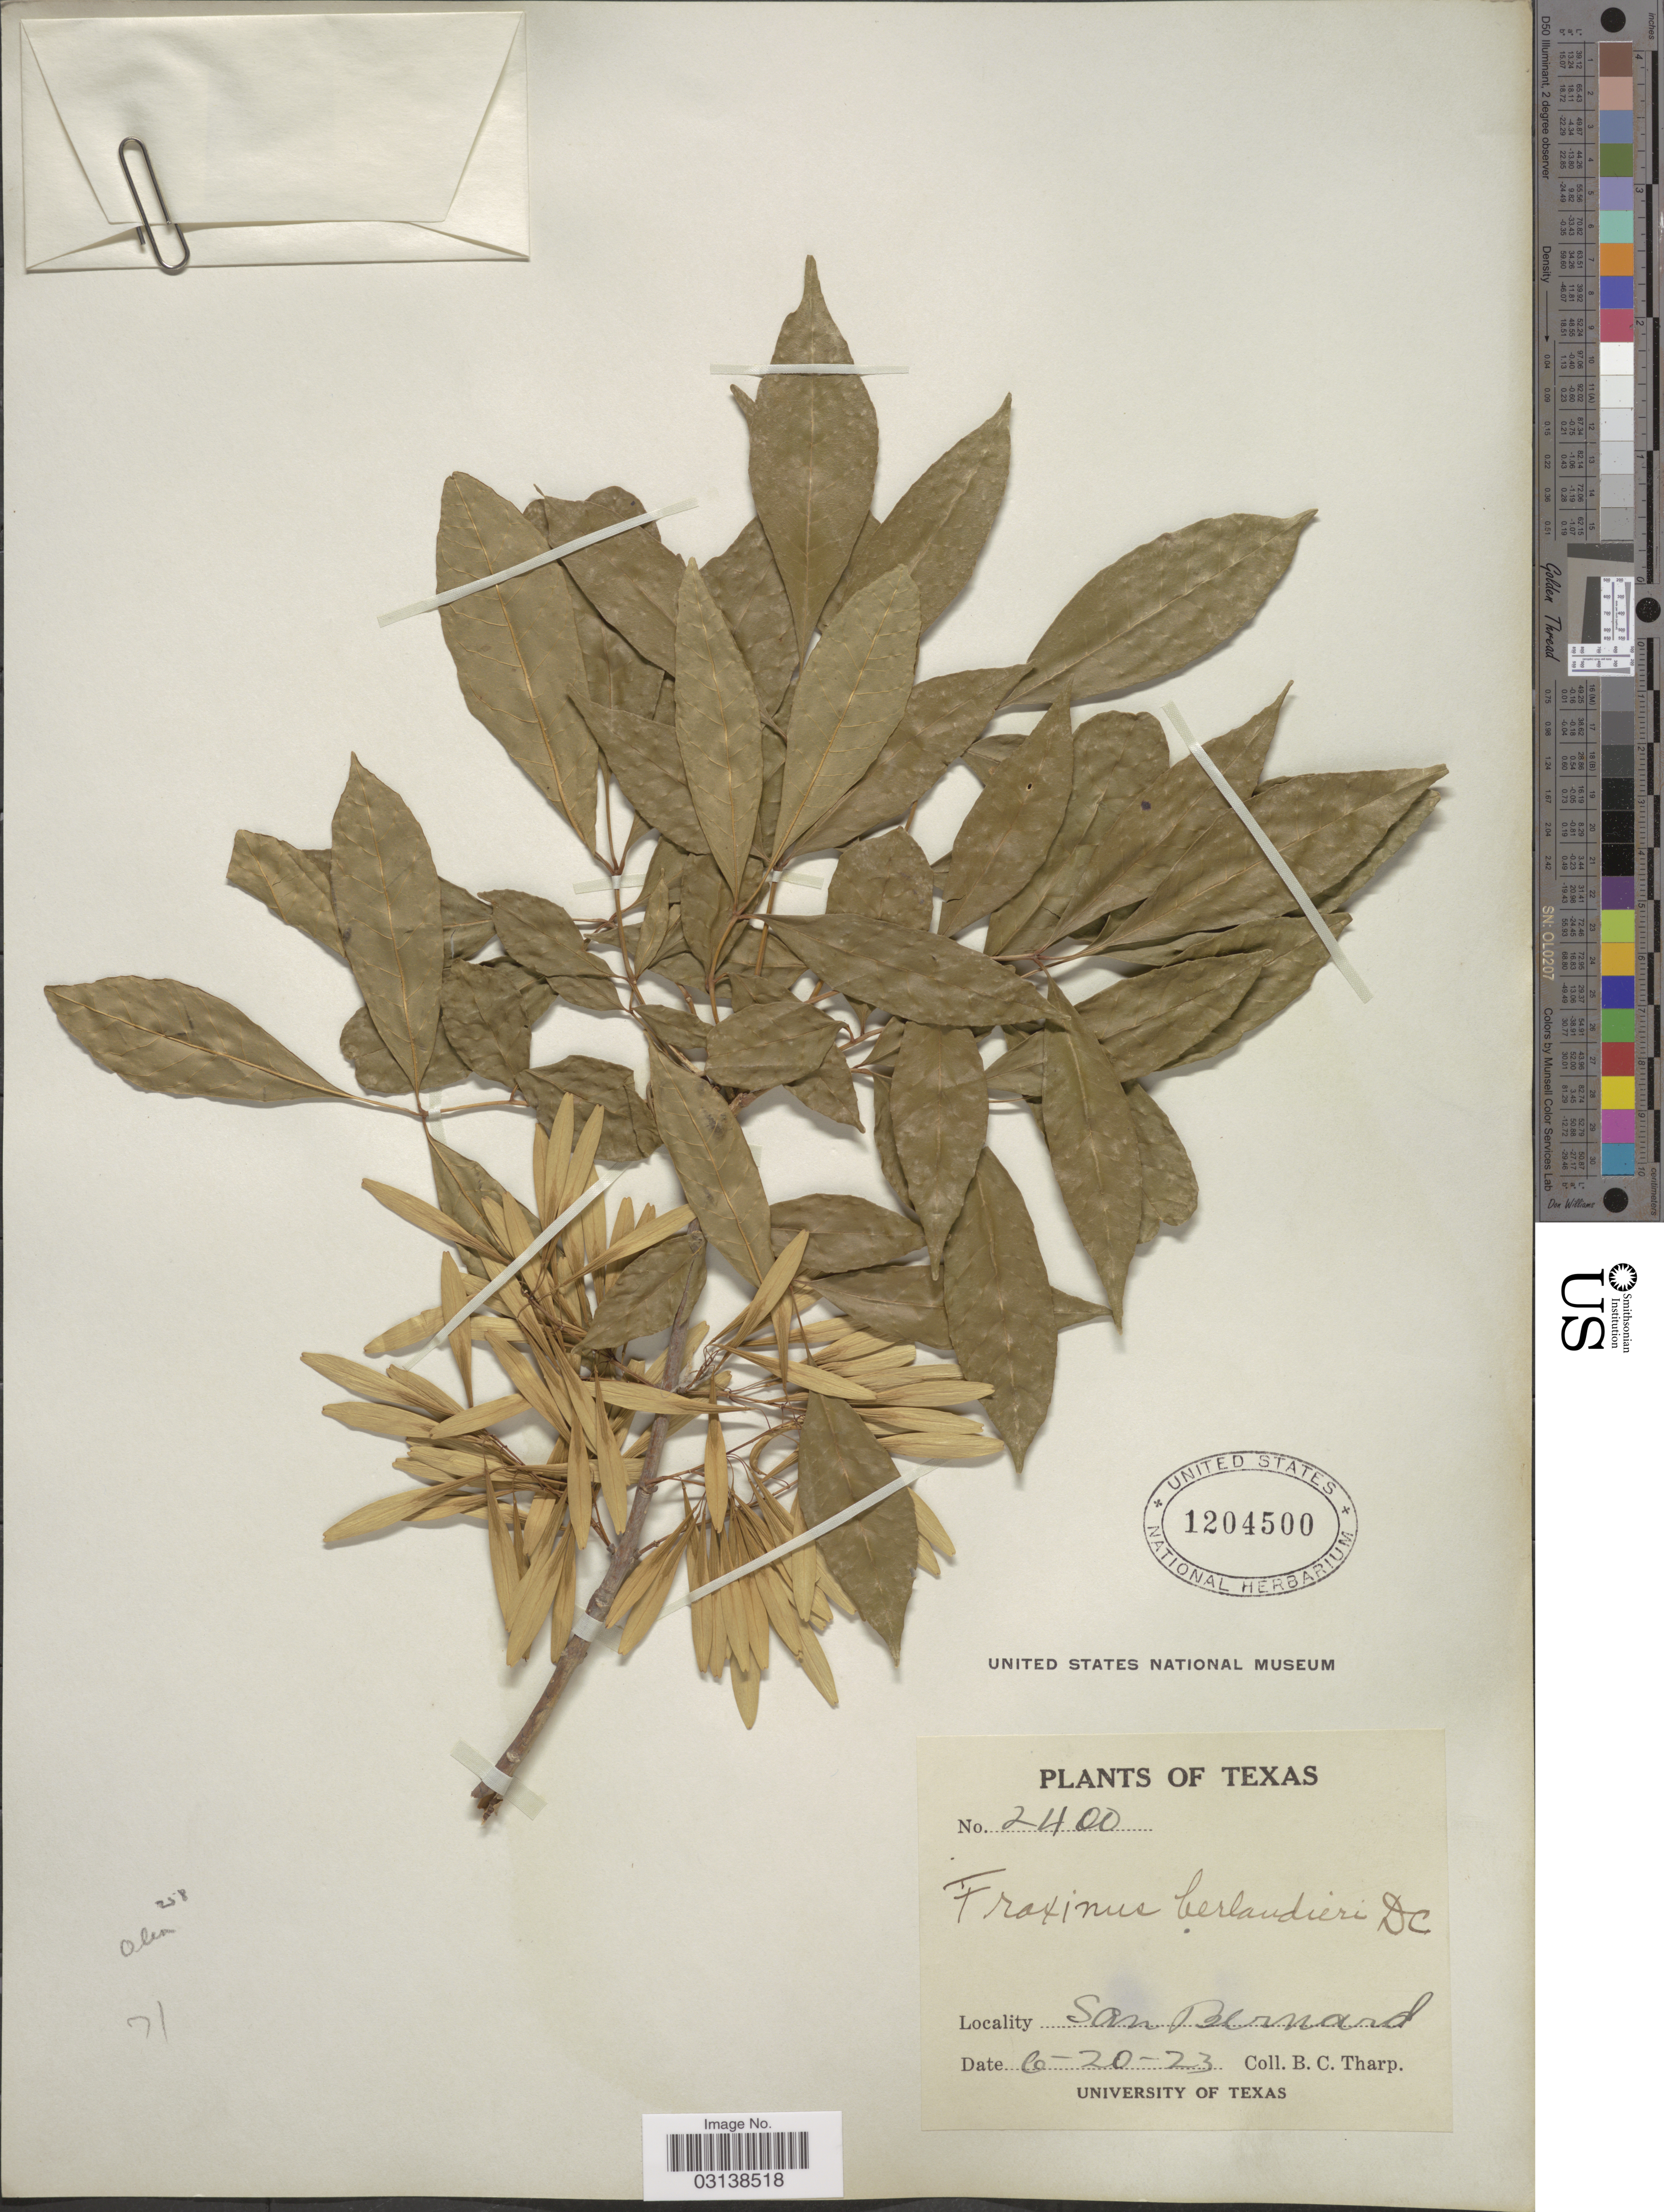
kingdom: Plantae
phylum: Tracheophyta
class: Magnoliopsida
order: Lamiales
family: Oleaceae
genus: Fraxinus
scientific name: Fraxinus berlandieriana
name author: A. DC.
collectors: B. C. Tharp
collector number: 2400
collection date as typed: Transcribed d/m/y: 20/6/23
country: United States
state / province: Texas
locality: San Bernard.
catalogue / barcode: US 1204500